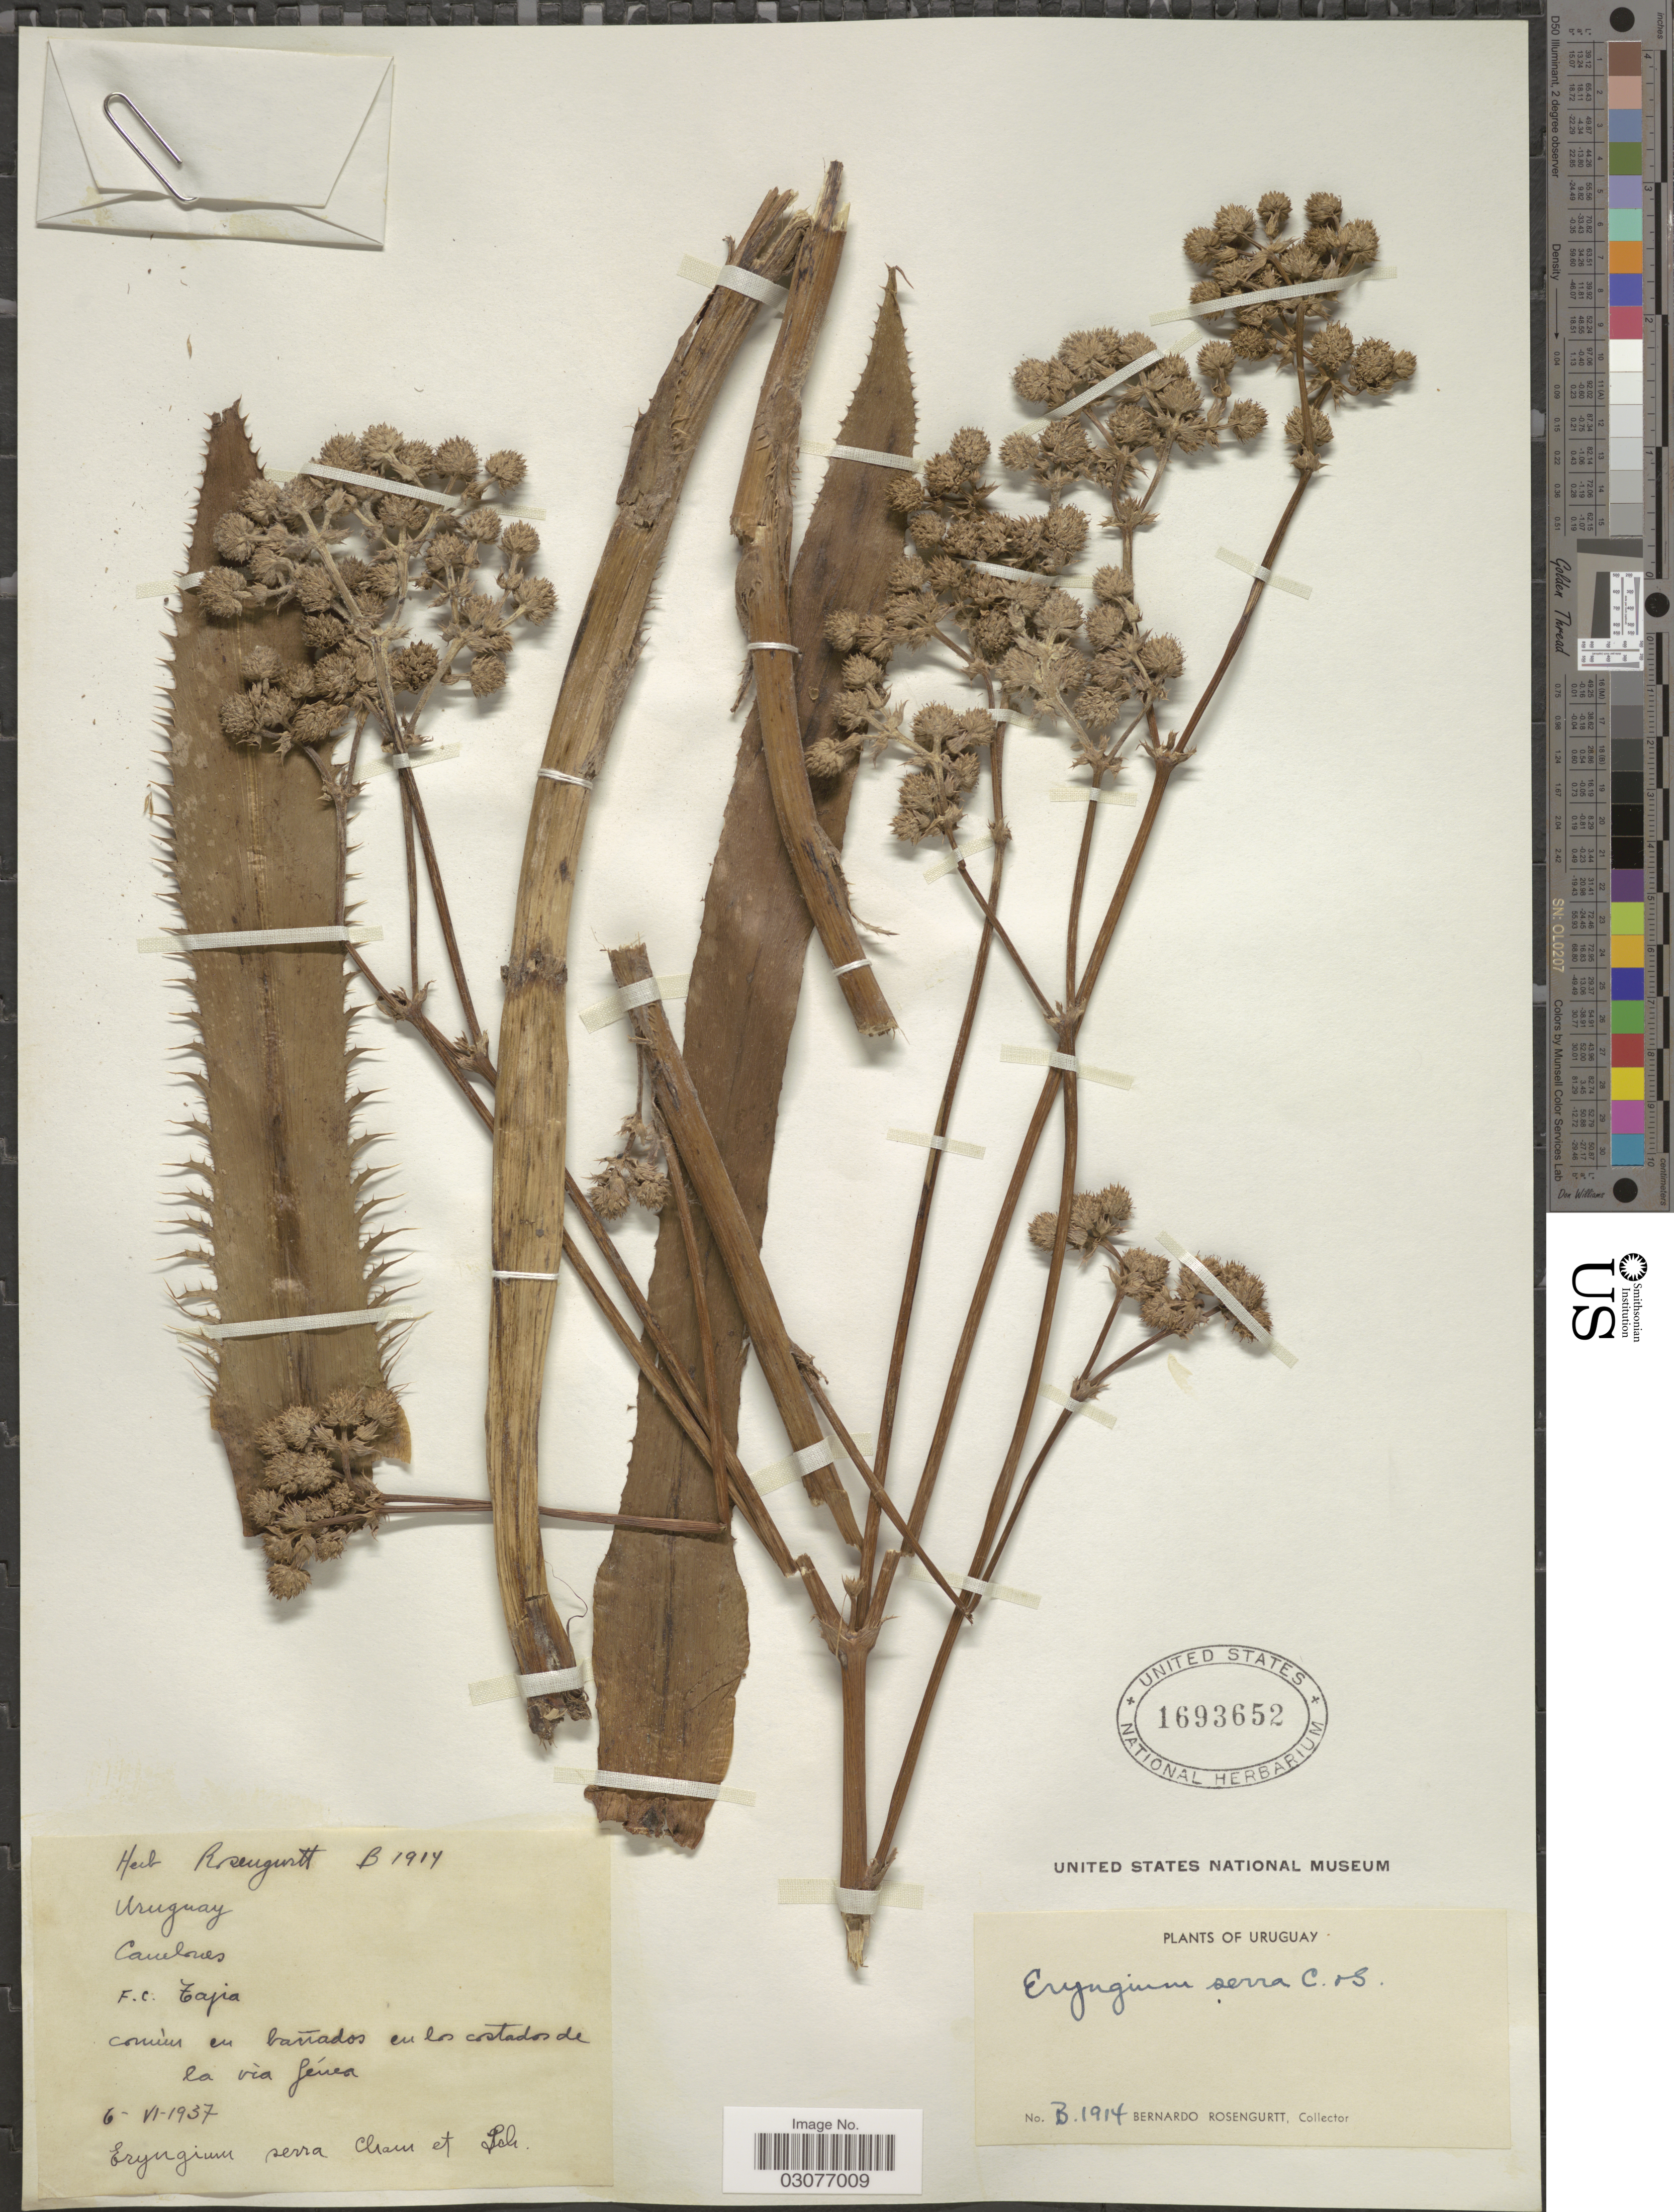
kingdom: Plantae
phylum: Tracheophyta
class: Magnoliopsida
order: Apiales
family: Apiaceae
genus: Eryngium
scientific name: Eryngium serra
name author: Cham. & Schltdl.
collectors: B. Rosengurtt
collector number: B1914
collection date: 1937-06-06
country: Uruguay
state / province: Canelones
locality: F. C. Tapia.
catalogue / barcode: US 1693652